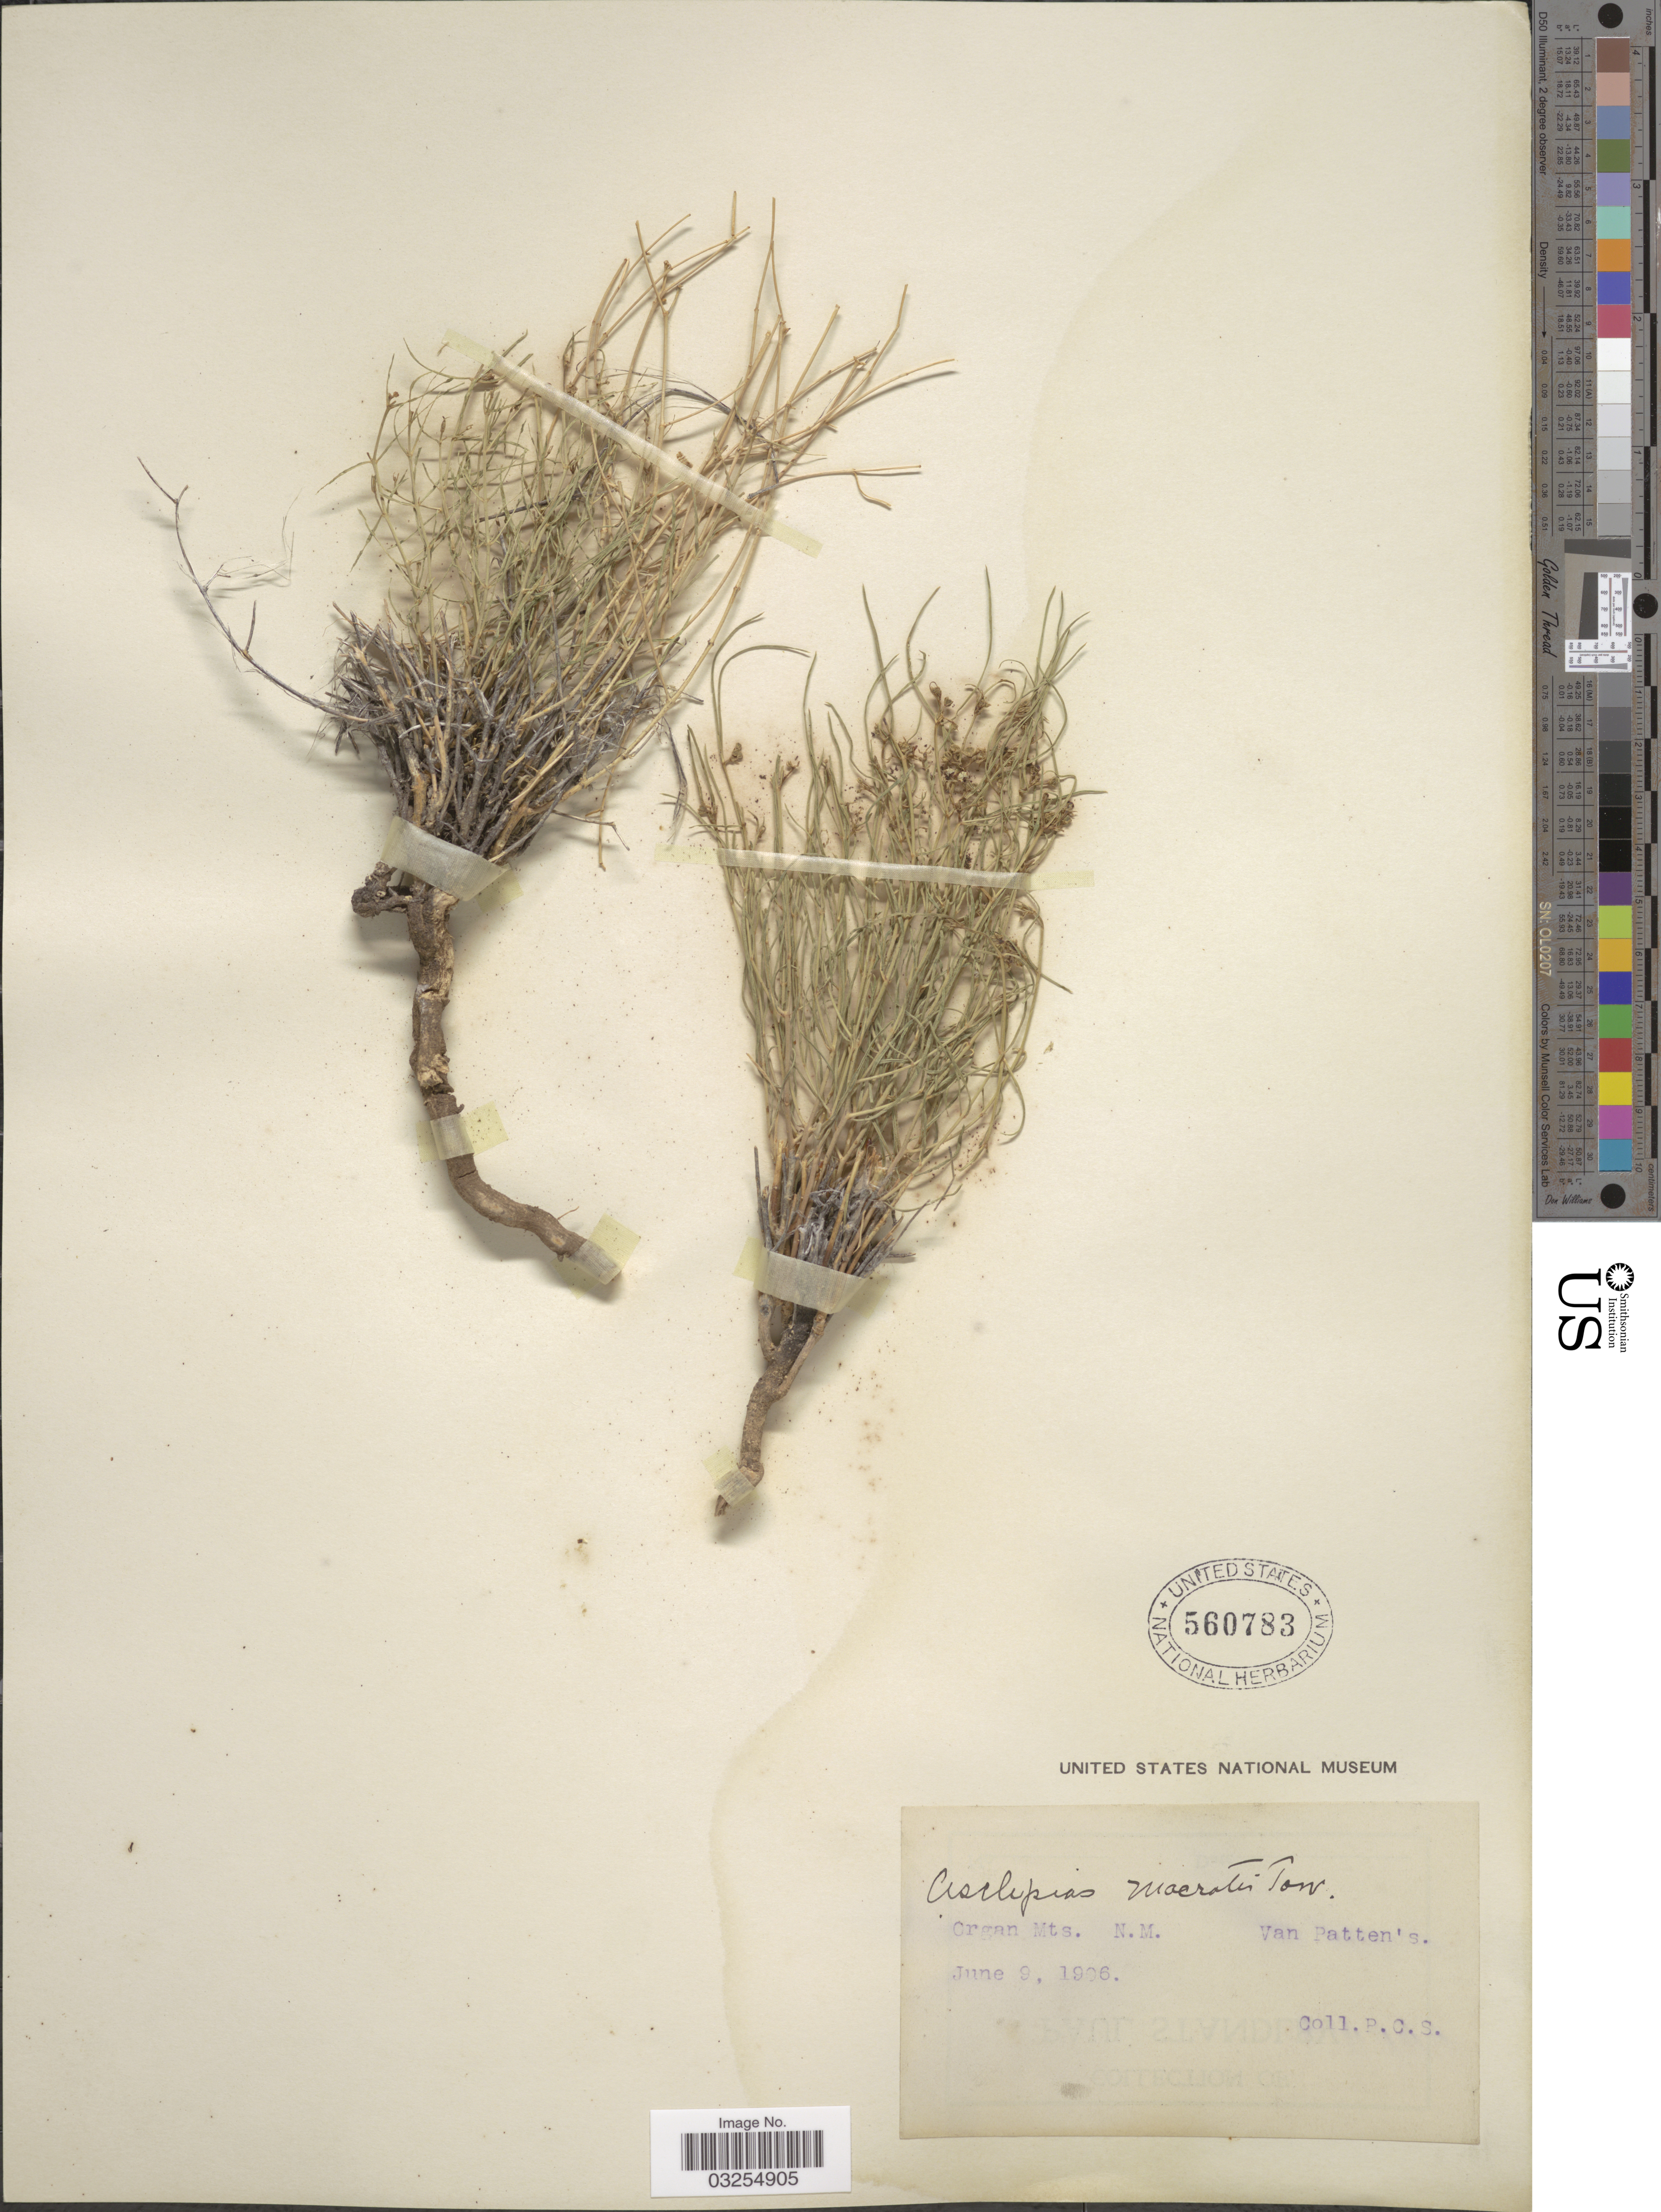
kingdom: Plantae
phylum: Tracheophyta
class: Magnoliopsida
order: Gentianales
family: Apocynaceae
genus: Asclepias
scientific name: Asclepias macrotis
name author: Torr.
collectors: P. C. S.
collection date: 1906-06-09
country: United States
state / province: New Mexico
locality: Organ Mts. Van Patten's.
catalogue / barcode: US 560783